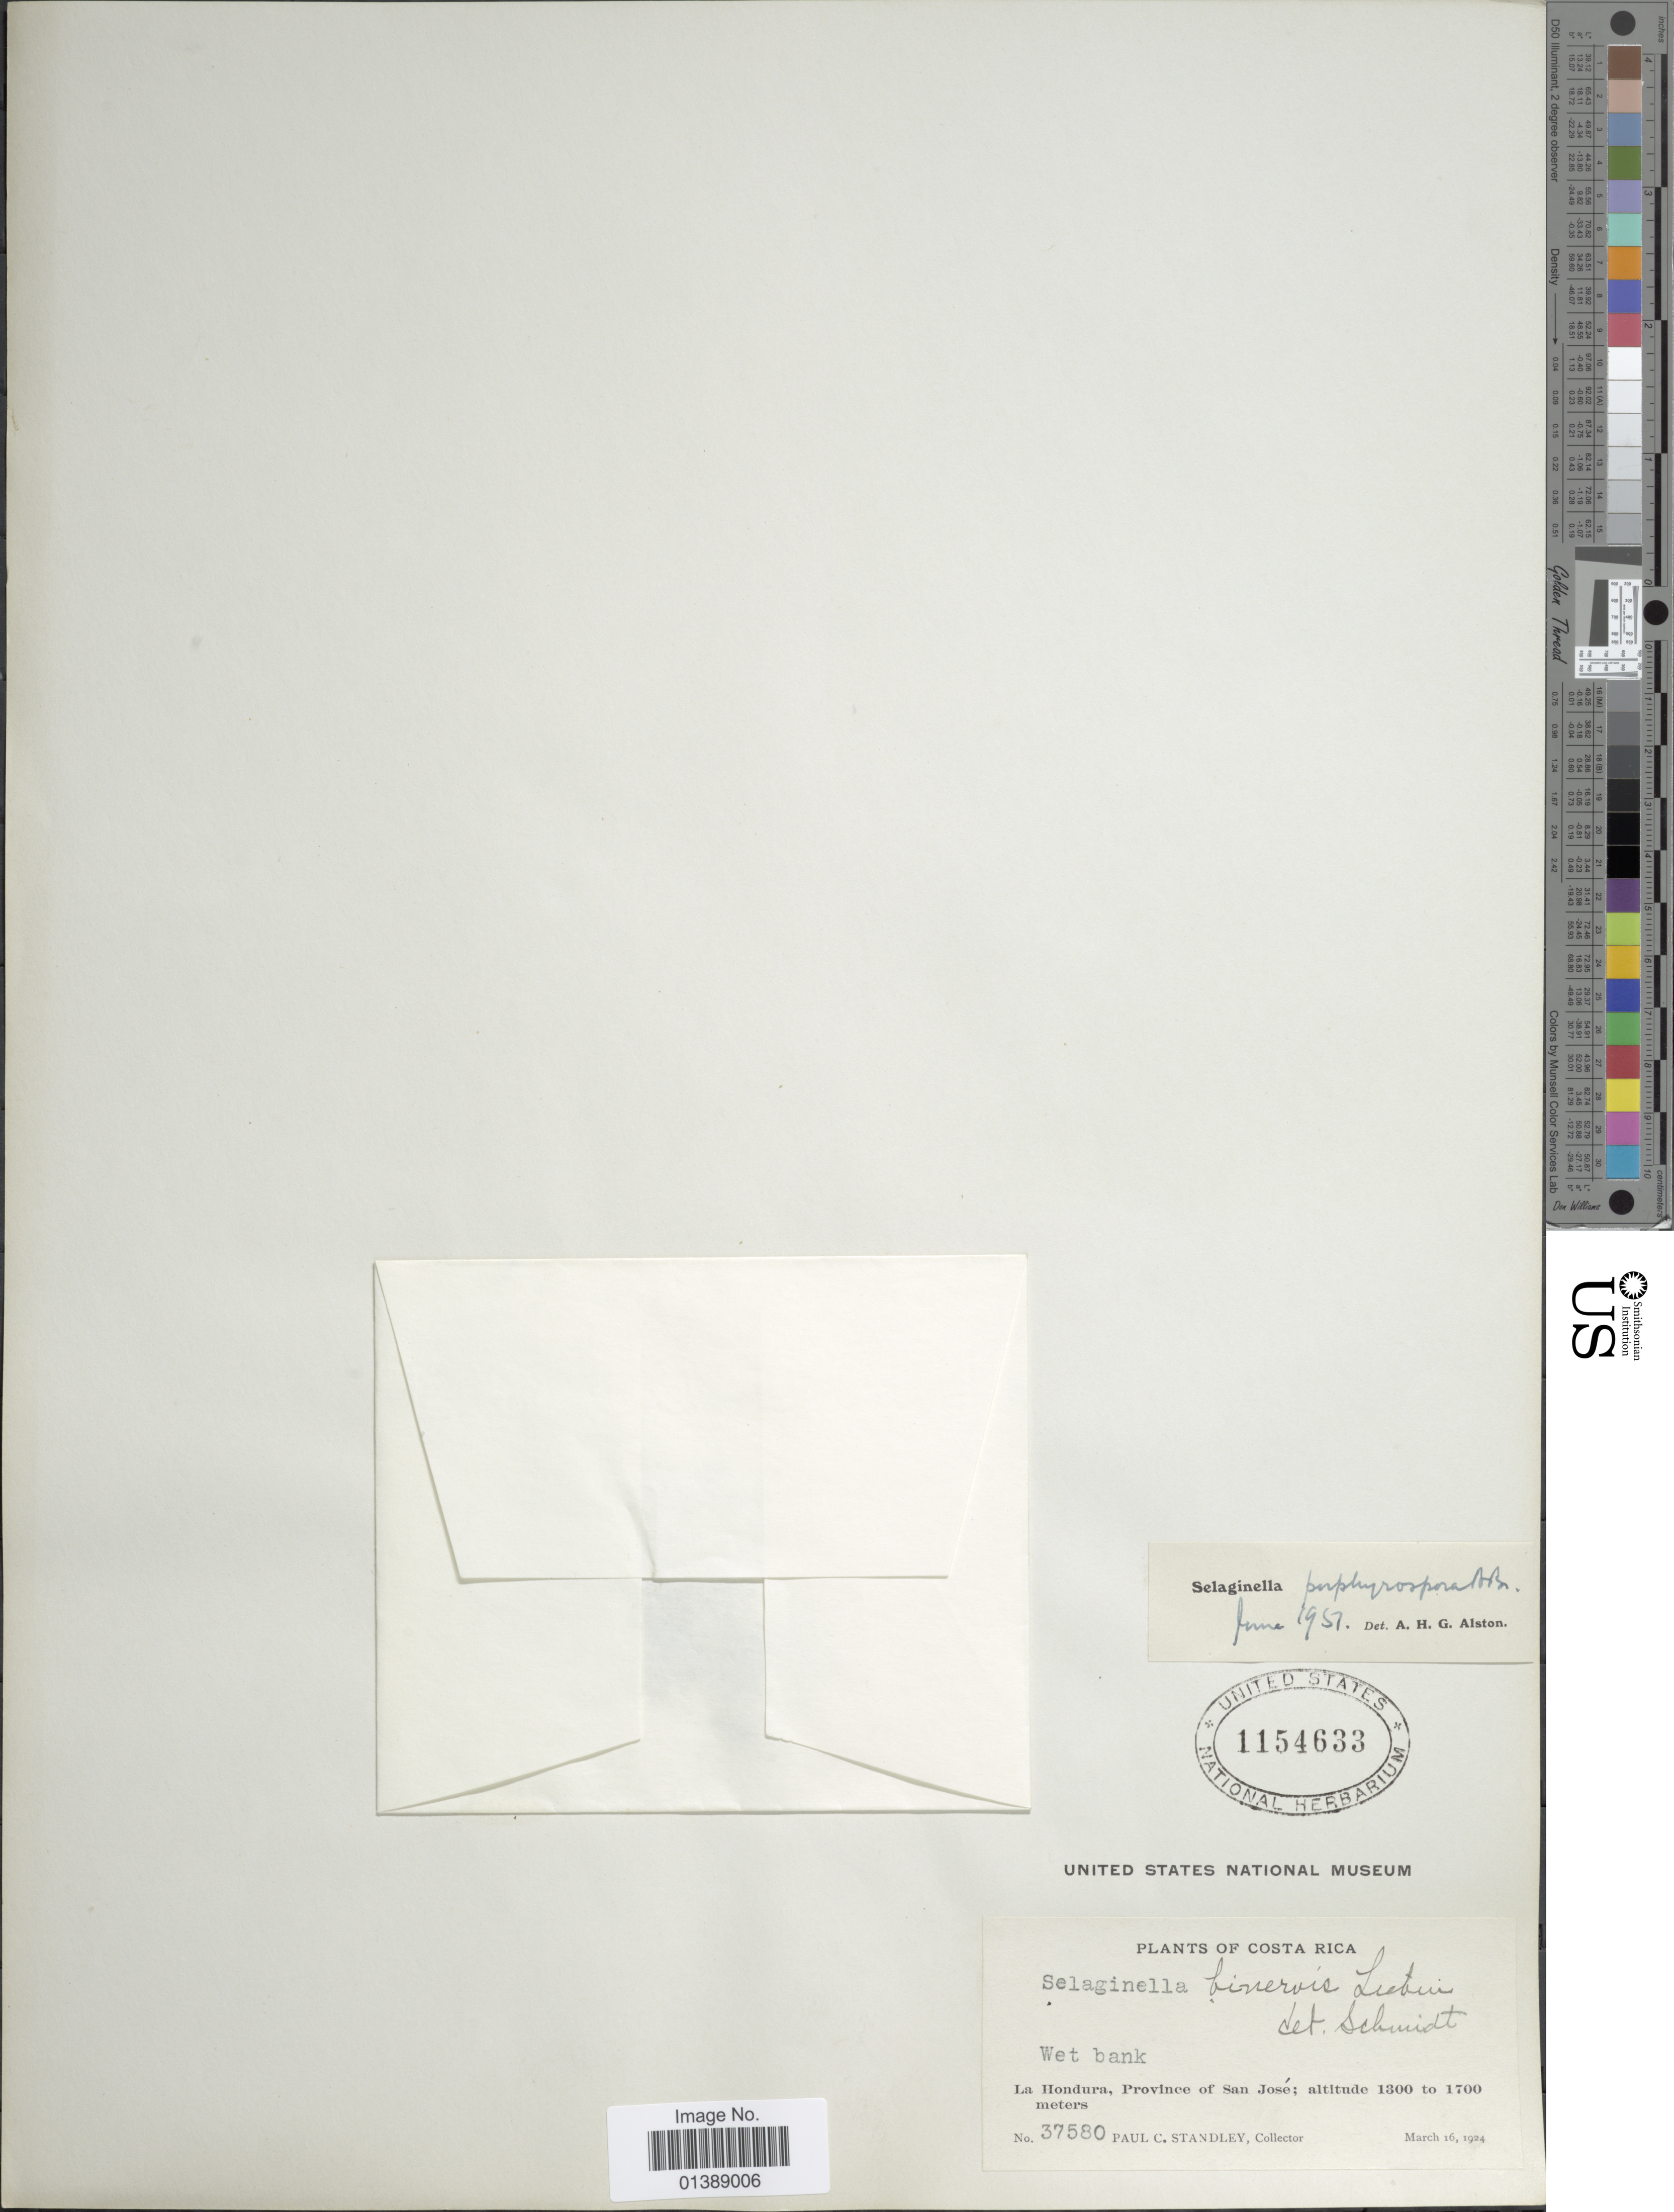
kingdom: Plantae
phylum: Tracheophyta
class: Lycopodiopsida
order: Selaginellales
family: Selaginellaceae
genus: Selaginella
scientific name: Selaginella porphyrospora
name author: A. Braun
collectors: P. C. Standley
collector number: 37580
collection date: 1924-03-16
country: Costa Rica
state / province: San José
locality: La Hondura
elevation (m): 1300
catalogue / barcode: US 1154633